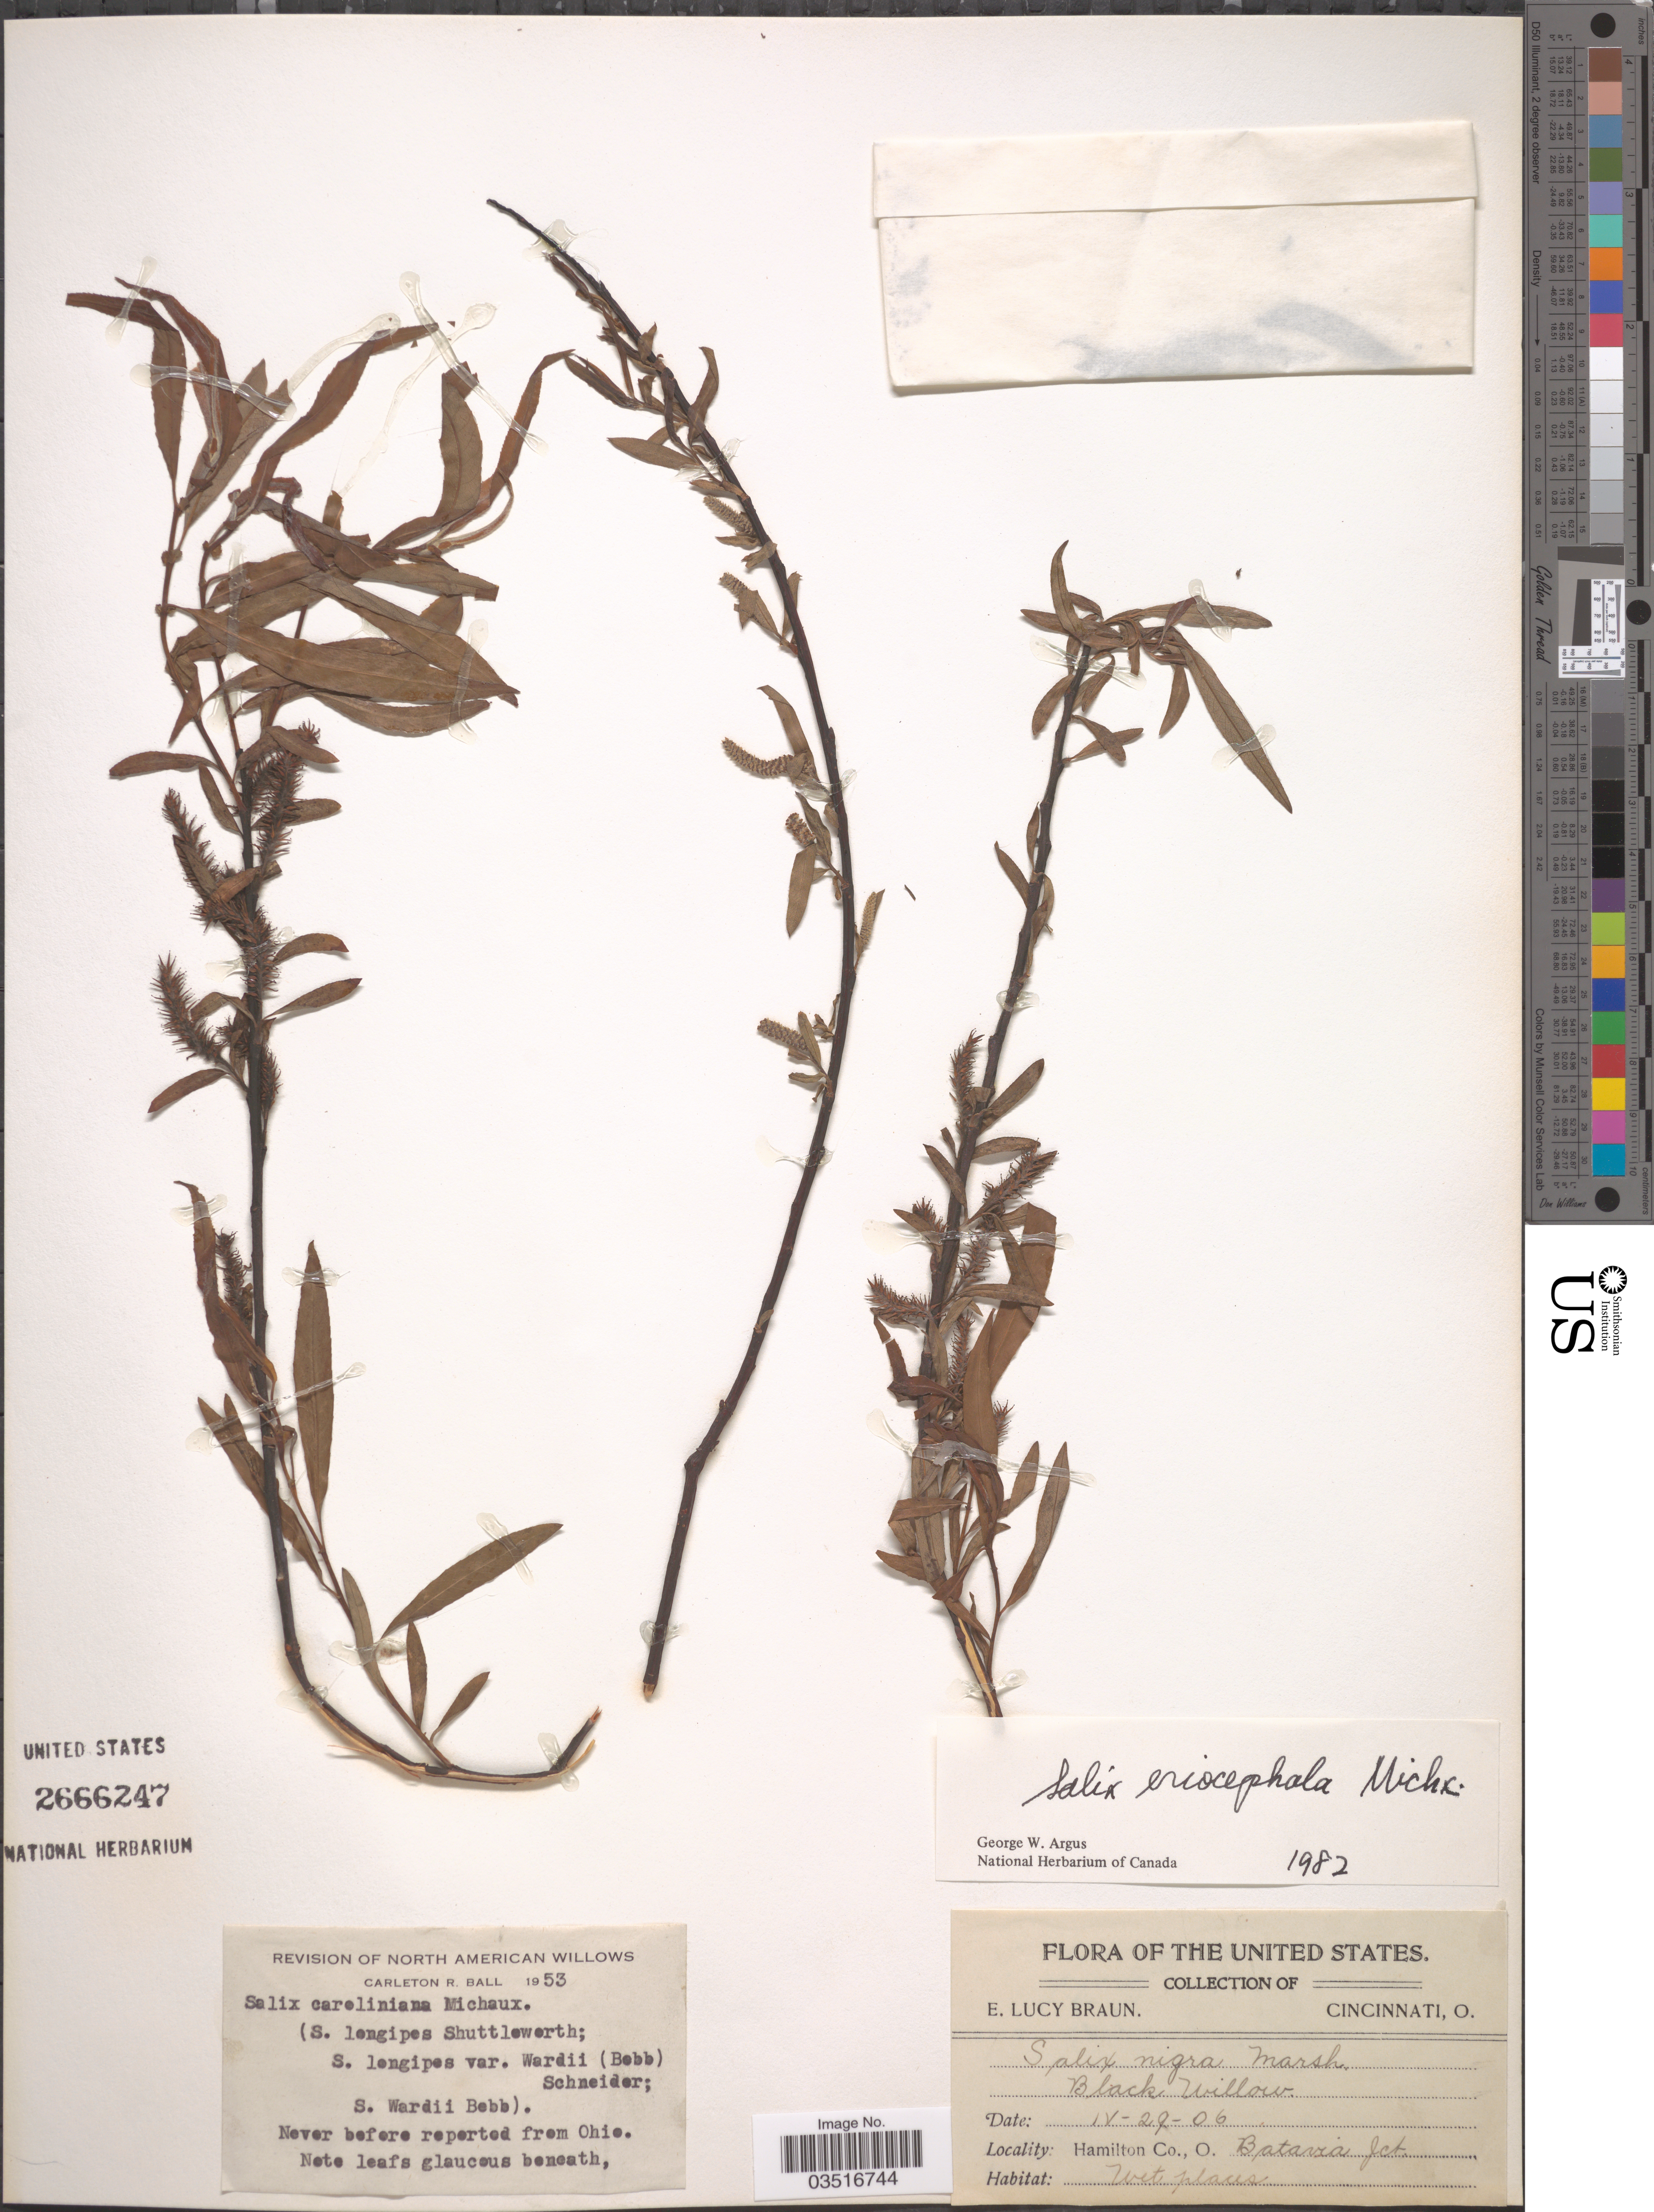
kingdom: Plantae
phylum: Tracheophyta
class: Magnoliopsida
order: Malpighiales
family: Salicaceae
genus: Salix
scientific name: Salix rigida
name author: Muhl.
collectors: E. L. Braun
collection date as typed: Transcribed d/m/y: 29/4/6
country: United States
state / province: Ohio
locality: Hamilton Co. Batavia Jct.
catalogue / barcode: US 2666247